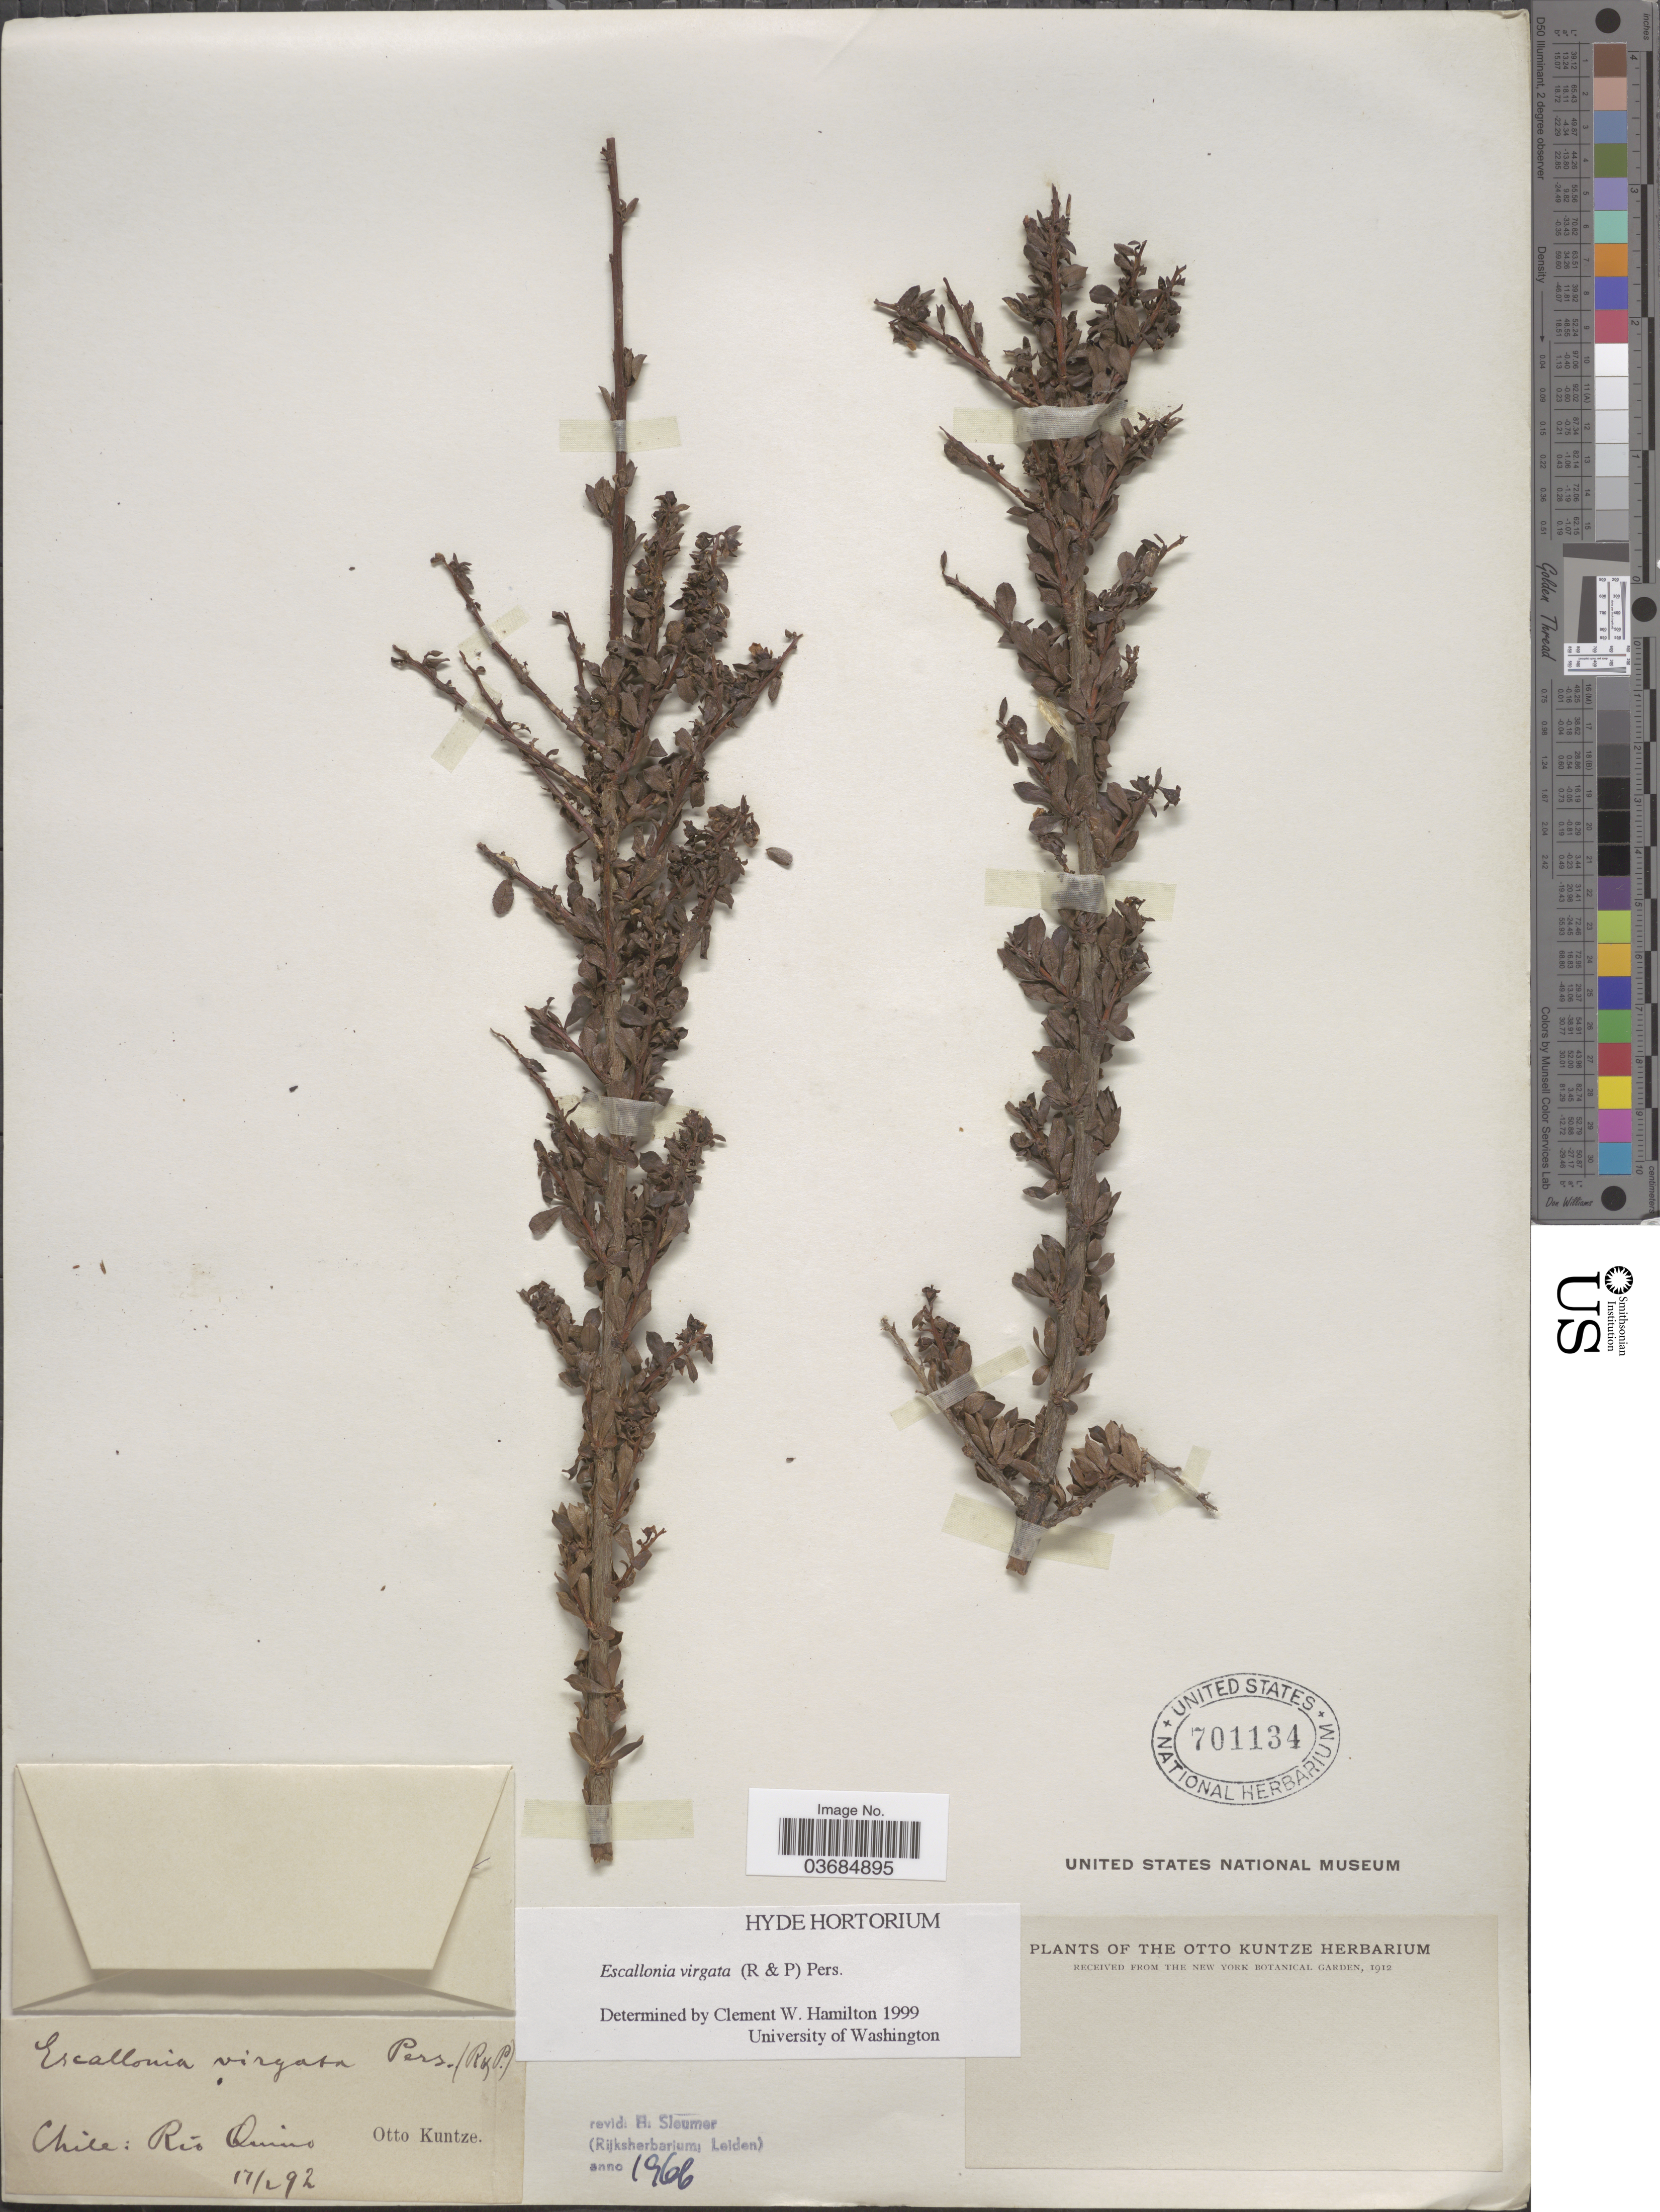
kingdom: Plantae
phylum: Tracheophyta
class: Magnoliopsida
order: Escalloniales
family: Escalloniaceae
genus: Escallonia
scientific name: Escallonia virgata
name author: (Ruiz & Pav.) Pers.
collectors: C.E.O. Kuntze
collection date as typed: Transcribed d/m/y: 17/2/92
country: Chile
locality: Rio Quino.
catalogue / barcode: US 701134